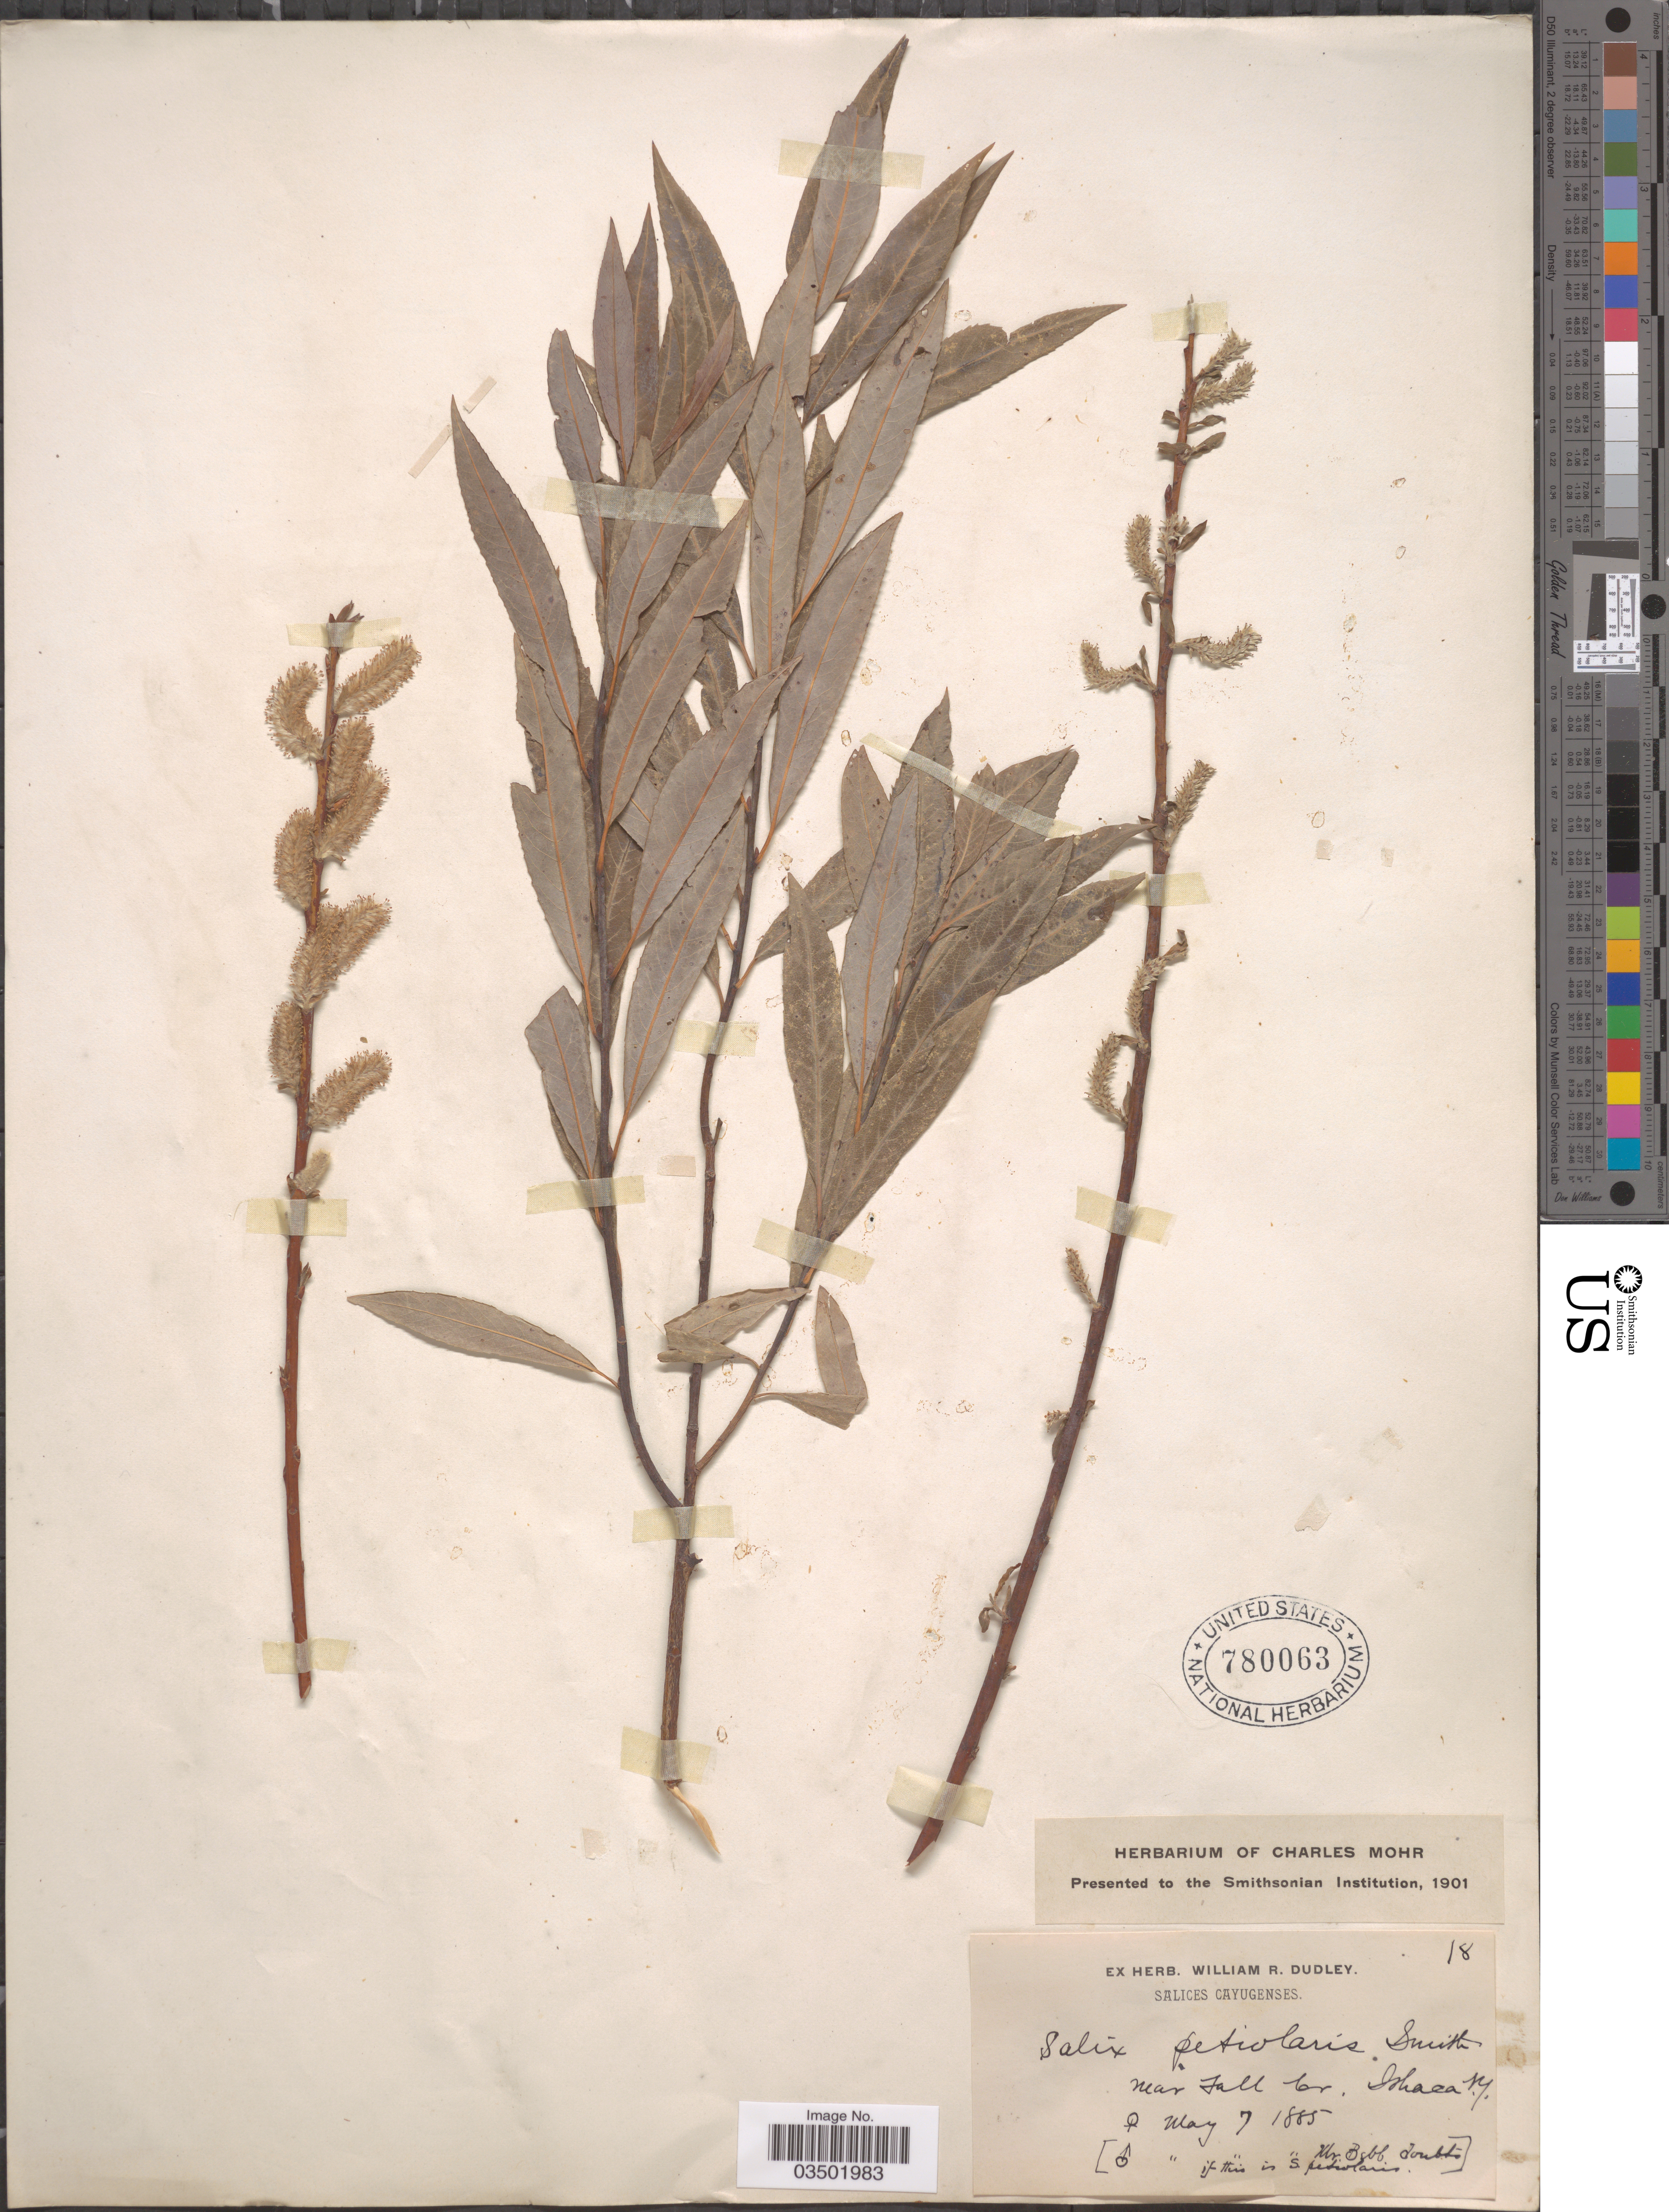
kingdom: Plantae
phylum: Tracheophyta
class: Magnoliopsida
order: Malpighiales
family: Salicaceae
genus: Salix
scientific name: Salix petiolaris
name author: Sm.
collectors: -. Bebb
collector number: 18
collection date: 1885-05-07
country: United States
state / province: New York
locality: Near Fall Cr. Ithaca.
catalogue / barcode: US 780063